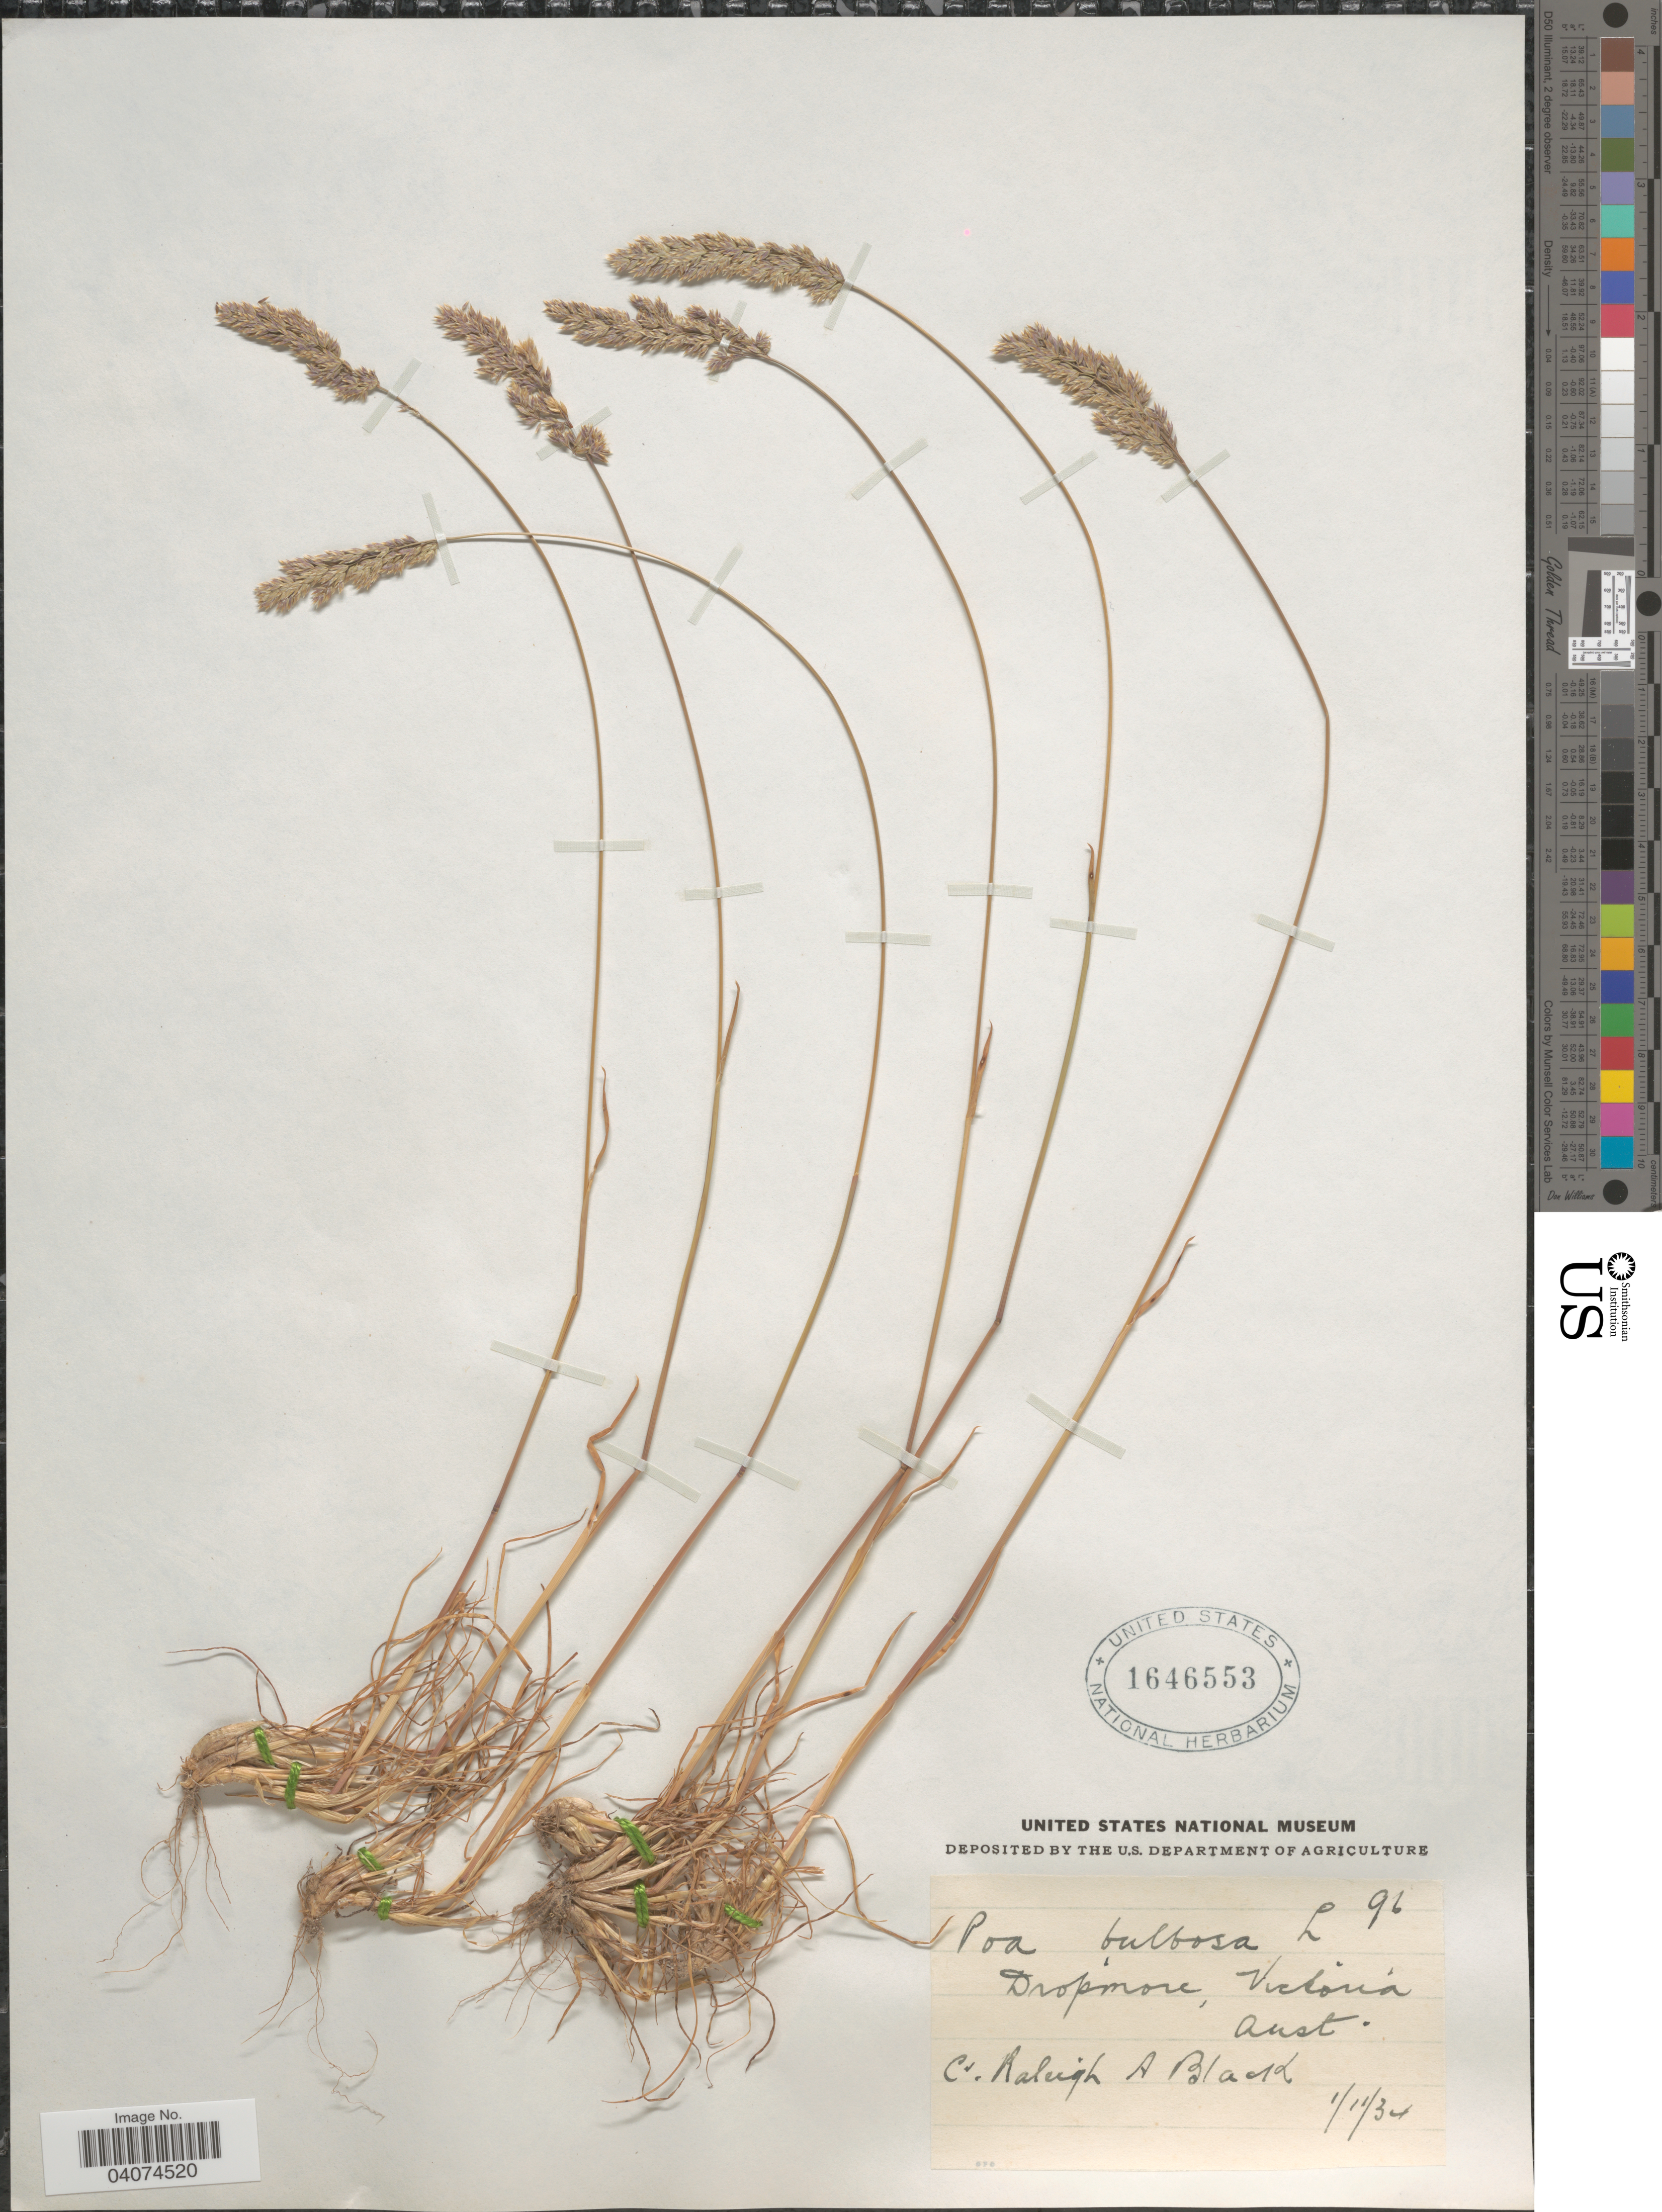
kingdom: Plantae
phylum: Tracheophyta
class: Liliopsida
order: Poales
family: Poaceae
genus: Poa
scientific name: Poa bulbosa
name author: L.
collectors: R. A. Black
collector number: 96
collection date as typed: Transcribed d/m/y: 1/11/34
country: Australia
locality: Dropmore, Victoria.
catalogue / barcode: US 1646553